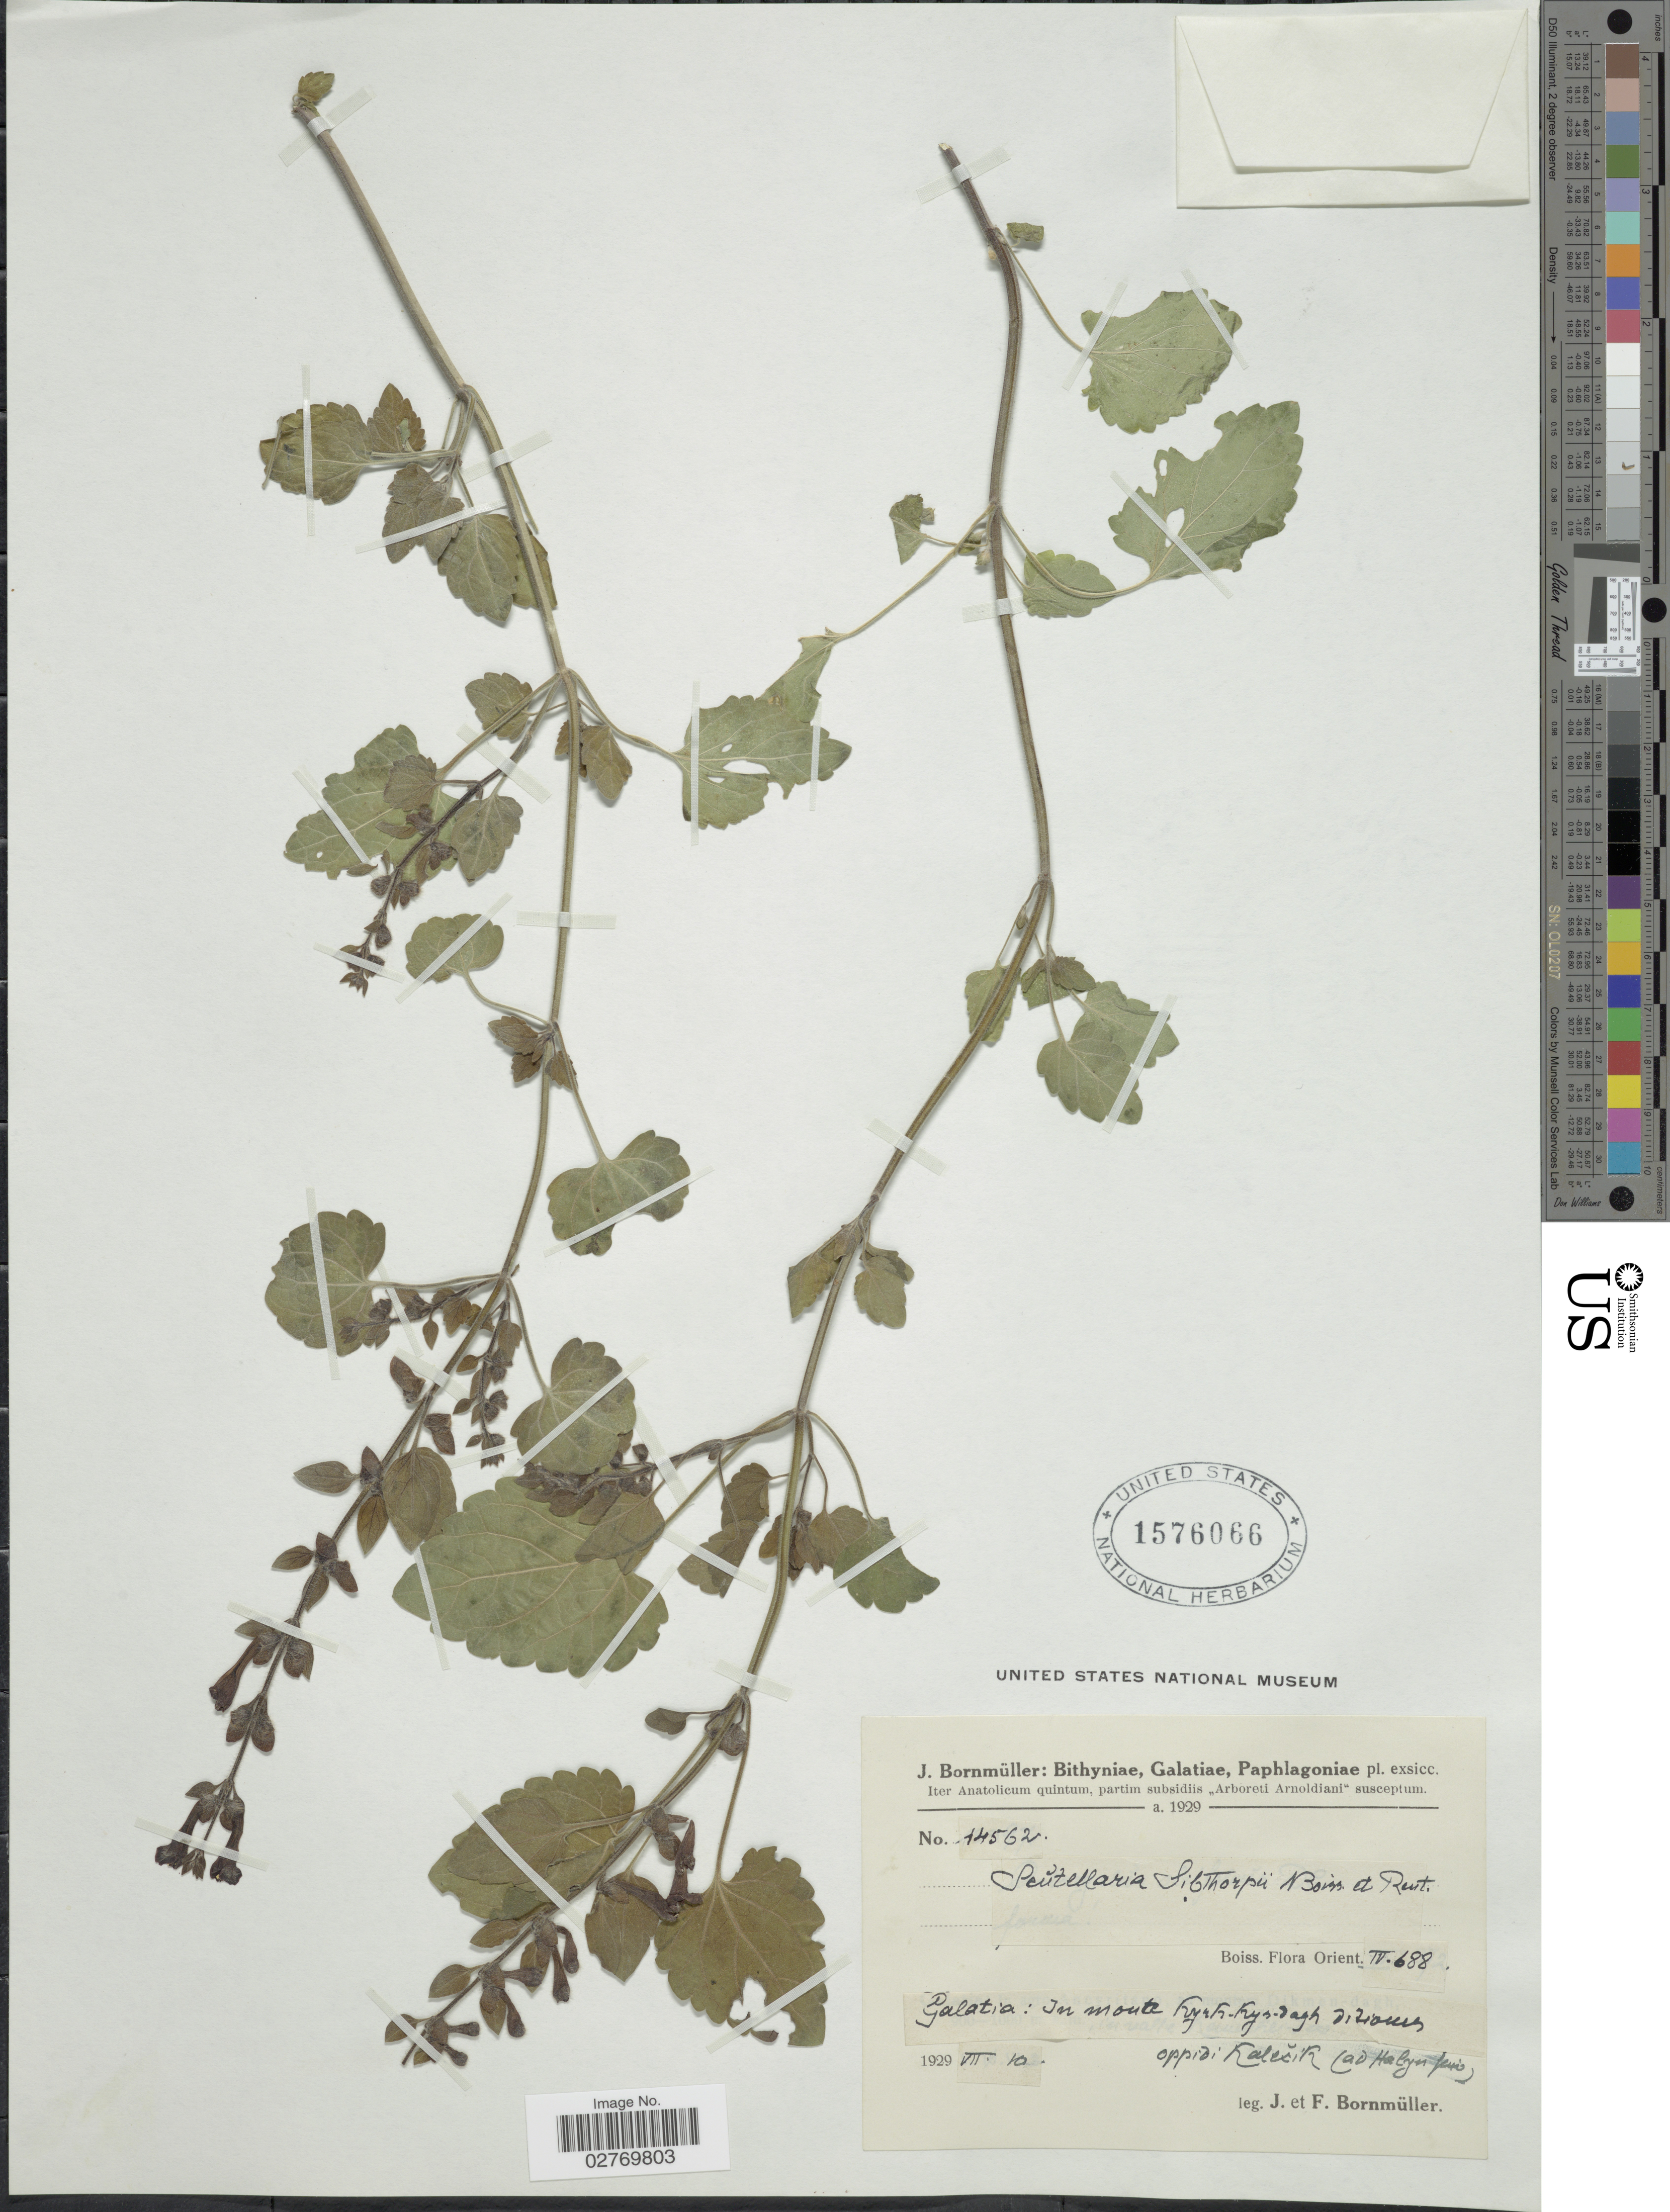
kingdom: Plantae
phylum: Tracheophyta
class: Magnoliopsida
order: Lamiales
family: Lamiaceae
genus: Scutellaria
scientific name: Scutellaria sibthorpii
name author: (Benth.) Halácsy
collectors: J. Bornmüller & F. Bornmüller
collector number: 14562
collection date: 1929-07-10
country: Turkey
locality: Galatia: In monte Kyrh-Kys-dagh ditionis, oppidi Kalecik (ad Halyn puis).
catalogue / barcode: US 1576066